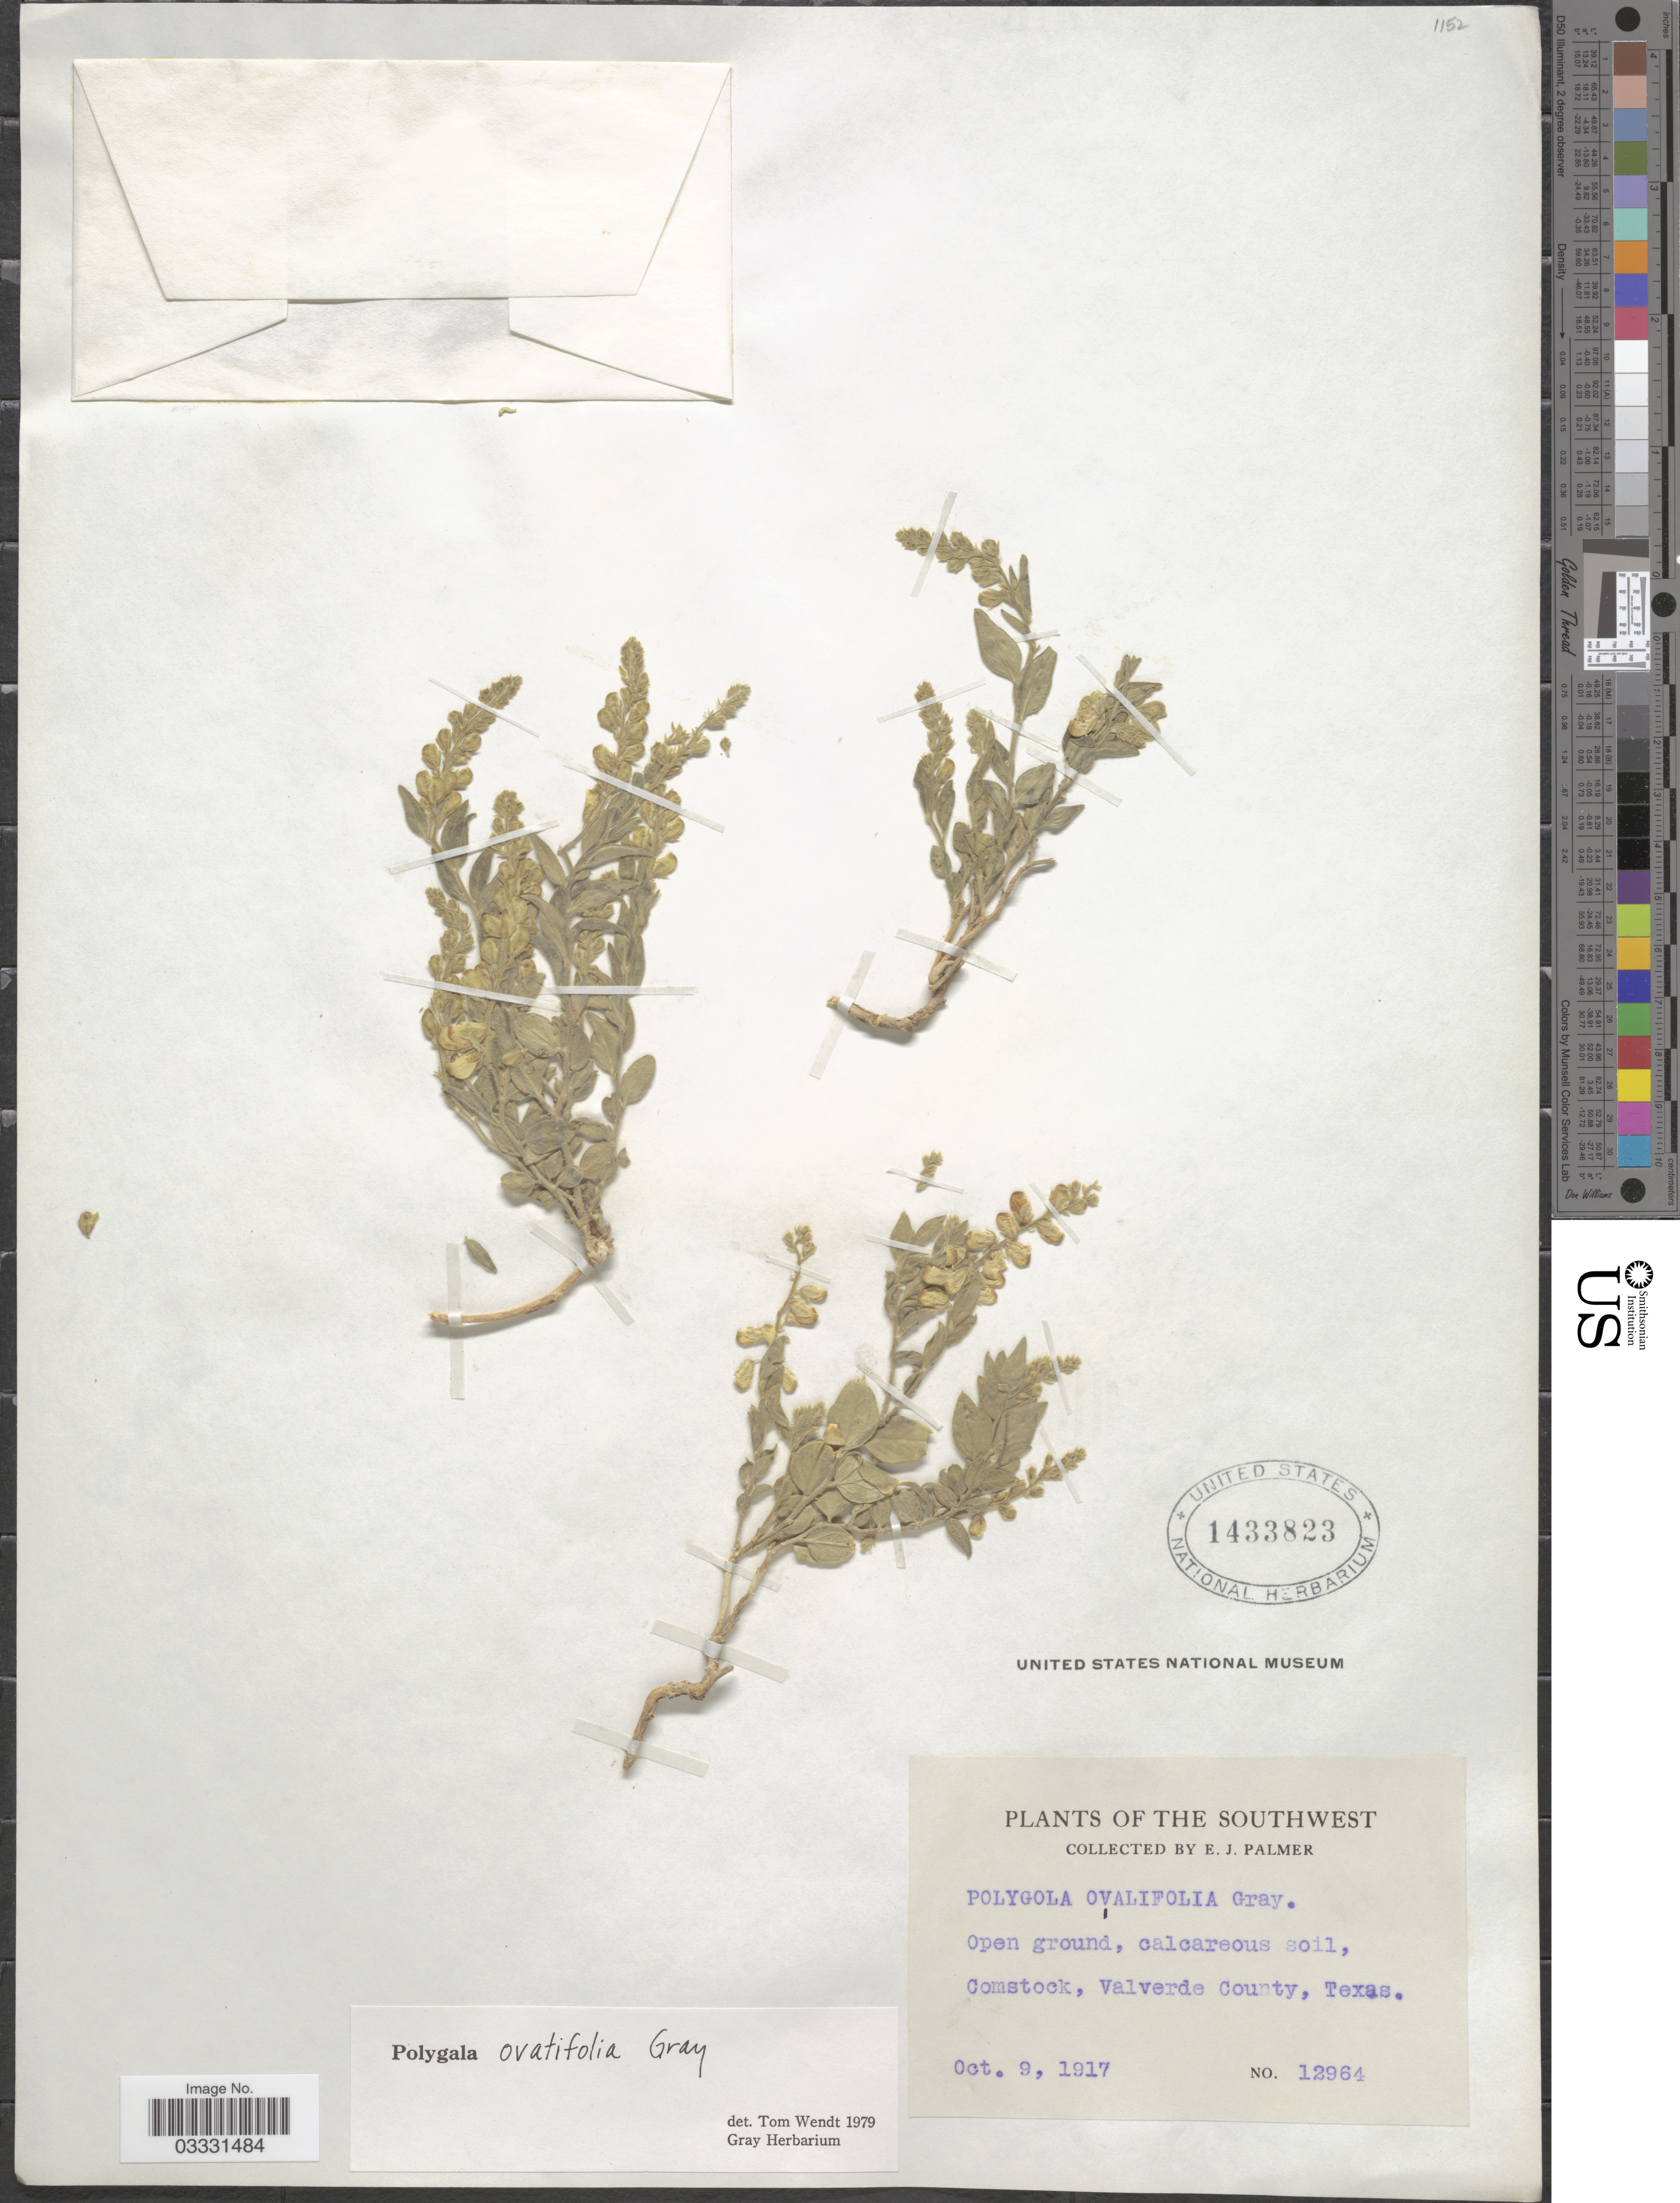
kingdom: Plantae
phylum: Tracheophyta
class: Magnoliopsida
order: Fabales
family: Polygalaceae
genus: Hebecarpa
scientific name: Hebecarpa ovatifolia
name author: (A. Gray) J.R. Abbott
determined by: Strong, Mark T., (BOT), Smithsonian Institution - National Museum of Natural History (UNITED STATES)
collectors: E. J. Palmer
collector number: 12964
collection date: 1917-10-09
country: United States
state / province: Texas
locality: The Southwest. Comstock, Valverde County.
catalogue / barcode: US 1433823